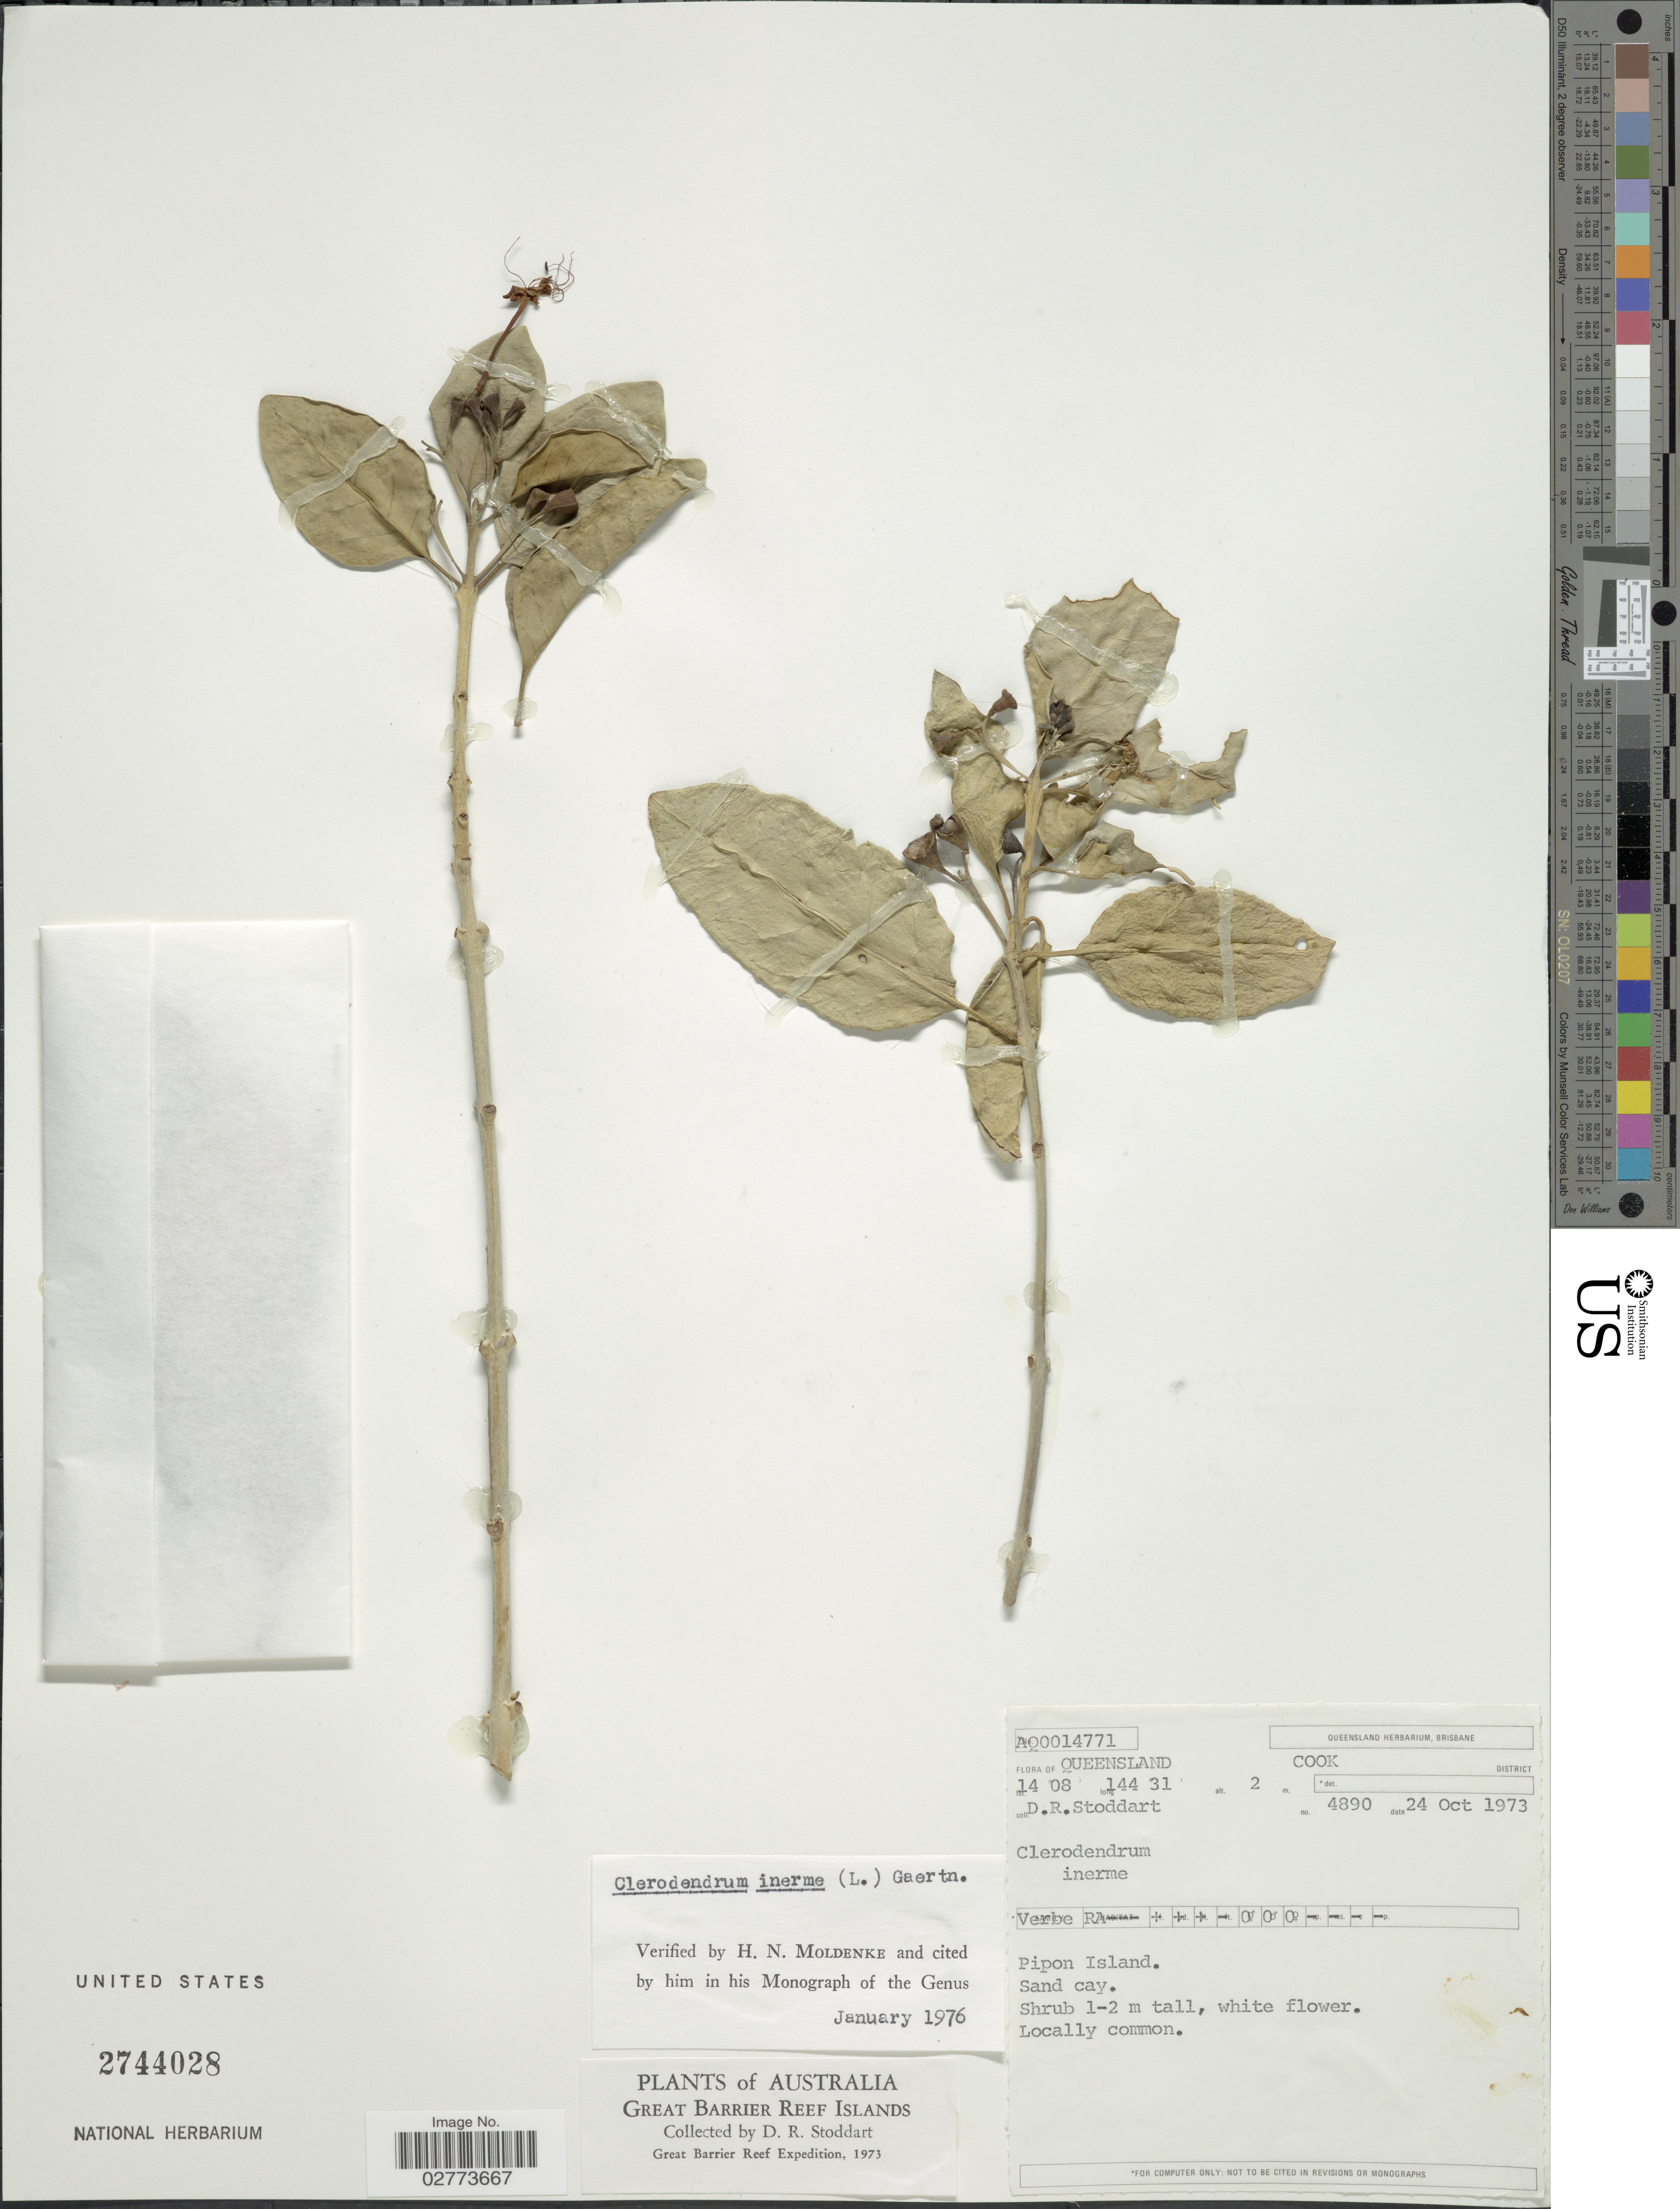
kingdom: Plantae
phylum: Tracheophyta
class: Magnoliopsida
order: Lamiales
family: Lamiaceae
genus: Clerodendrum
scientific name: Clerodendrum inerme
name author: (L.) Gaertn.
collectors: D. R. Stoddart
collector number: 4890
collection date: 1973-10-24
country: Australia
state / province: Queensland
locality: Cook District, Pipon Island, Great Barrier Reef Islands.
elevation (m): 2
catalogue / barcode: US 2744028